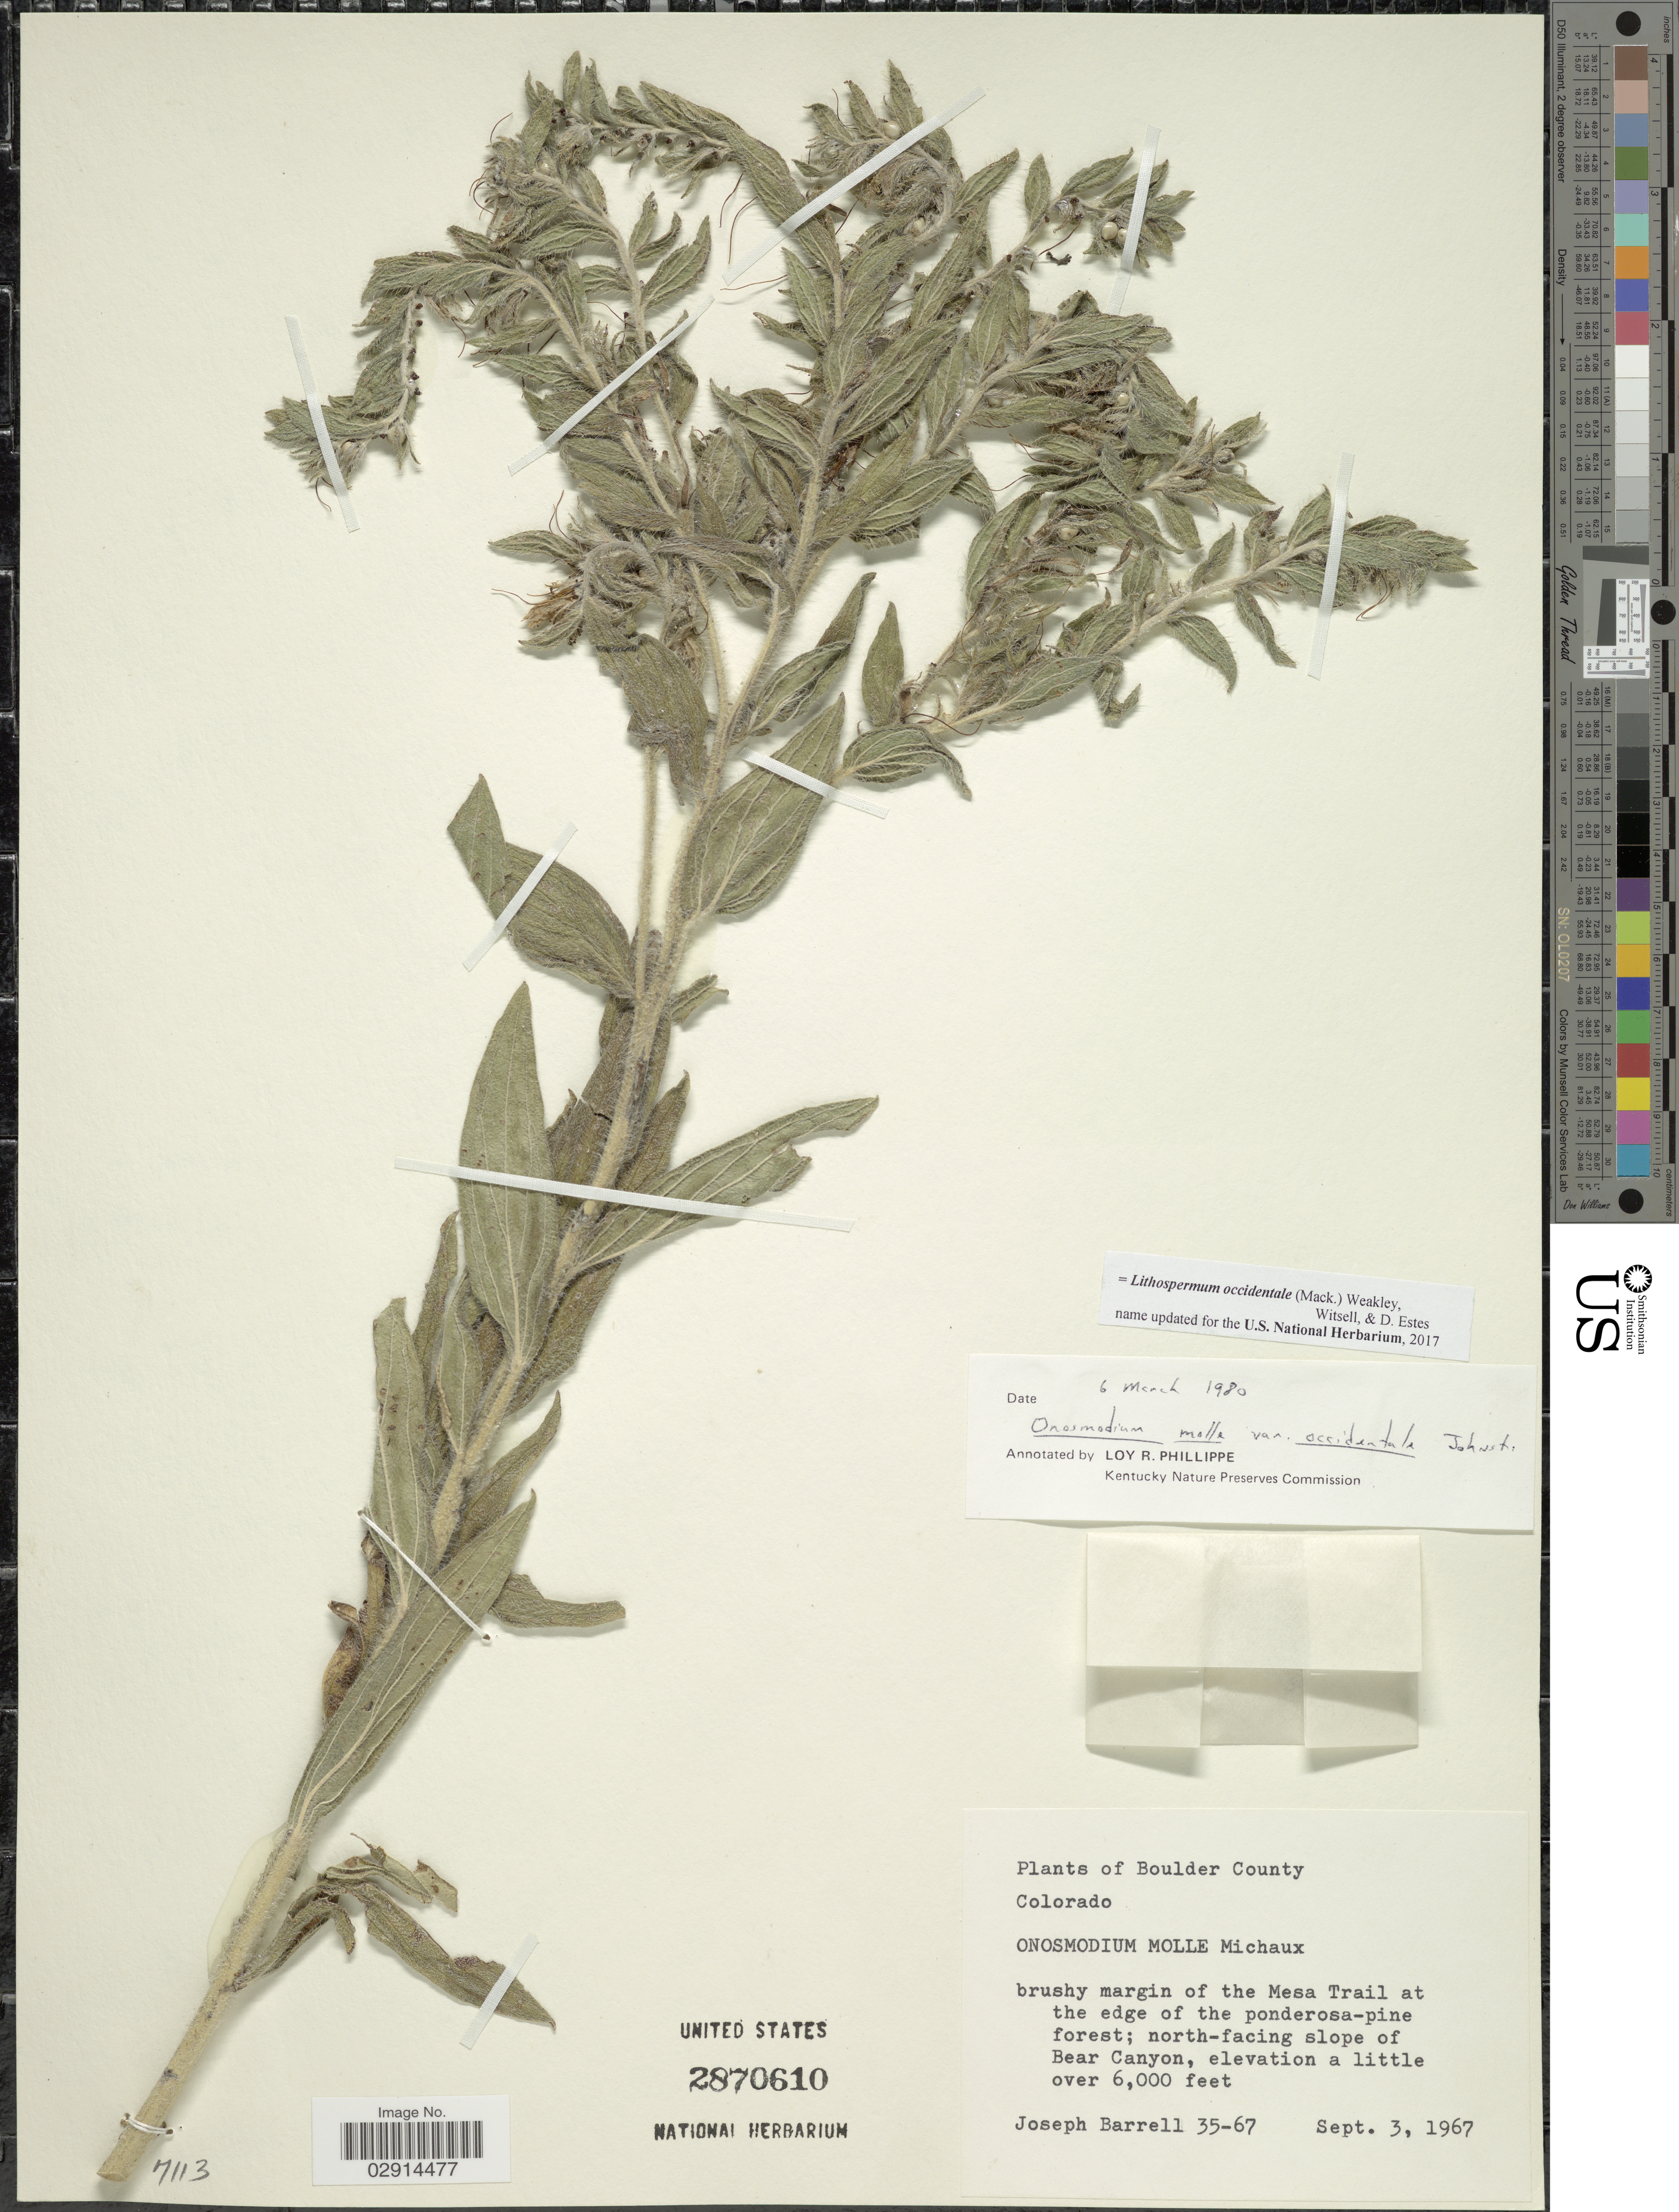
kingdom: Plantae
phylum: Tracheophyta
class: Magnoliopsida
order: Boraginales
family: Boraginaceae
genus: Lithospermum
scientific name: Lithospermum occidentale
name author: (Mack.) Weakley et al.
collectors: J. Barrell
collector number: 35-67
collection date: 1967-09-03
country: United States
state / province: Colorado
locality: Boulder County. Brushy margin of the Mesa Trail at the edge of the ponderosa-pine forest; north-facing slope of Bear Canyon.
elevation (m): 1829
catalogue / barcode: US 2870610